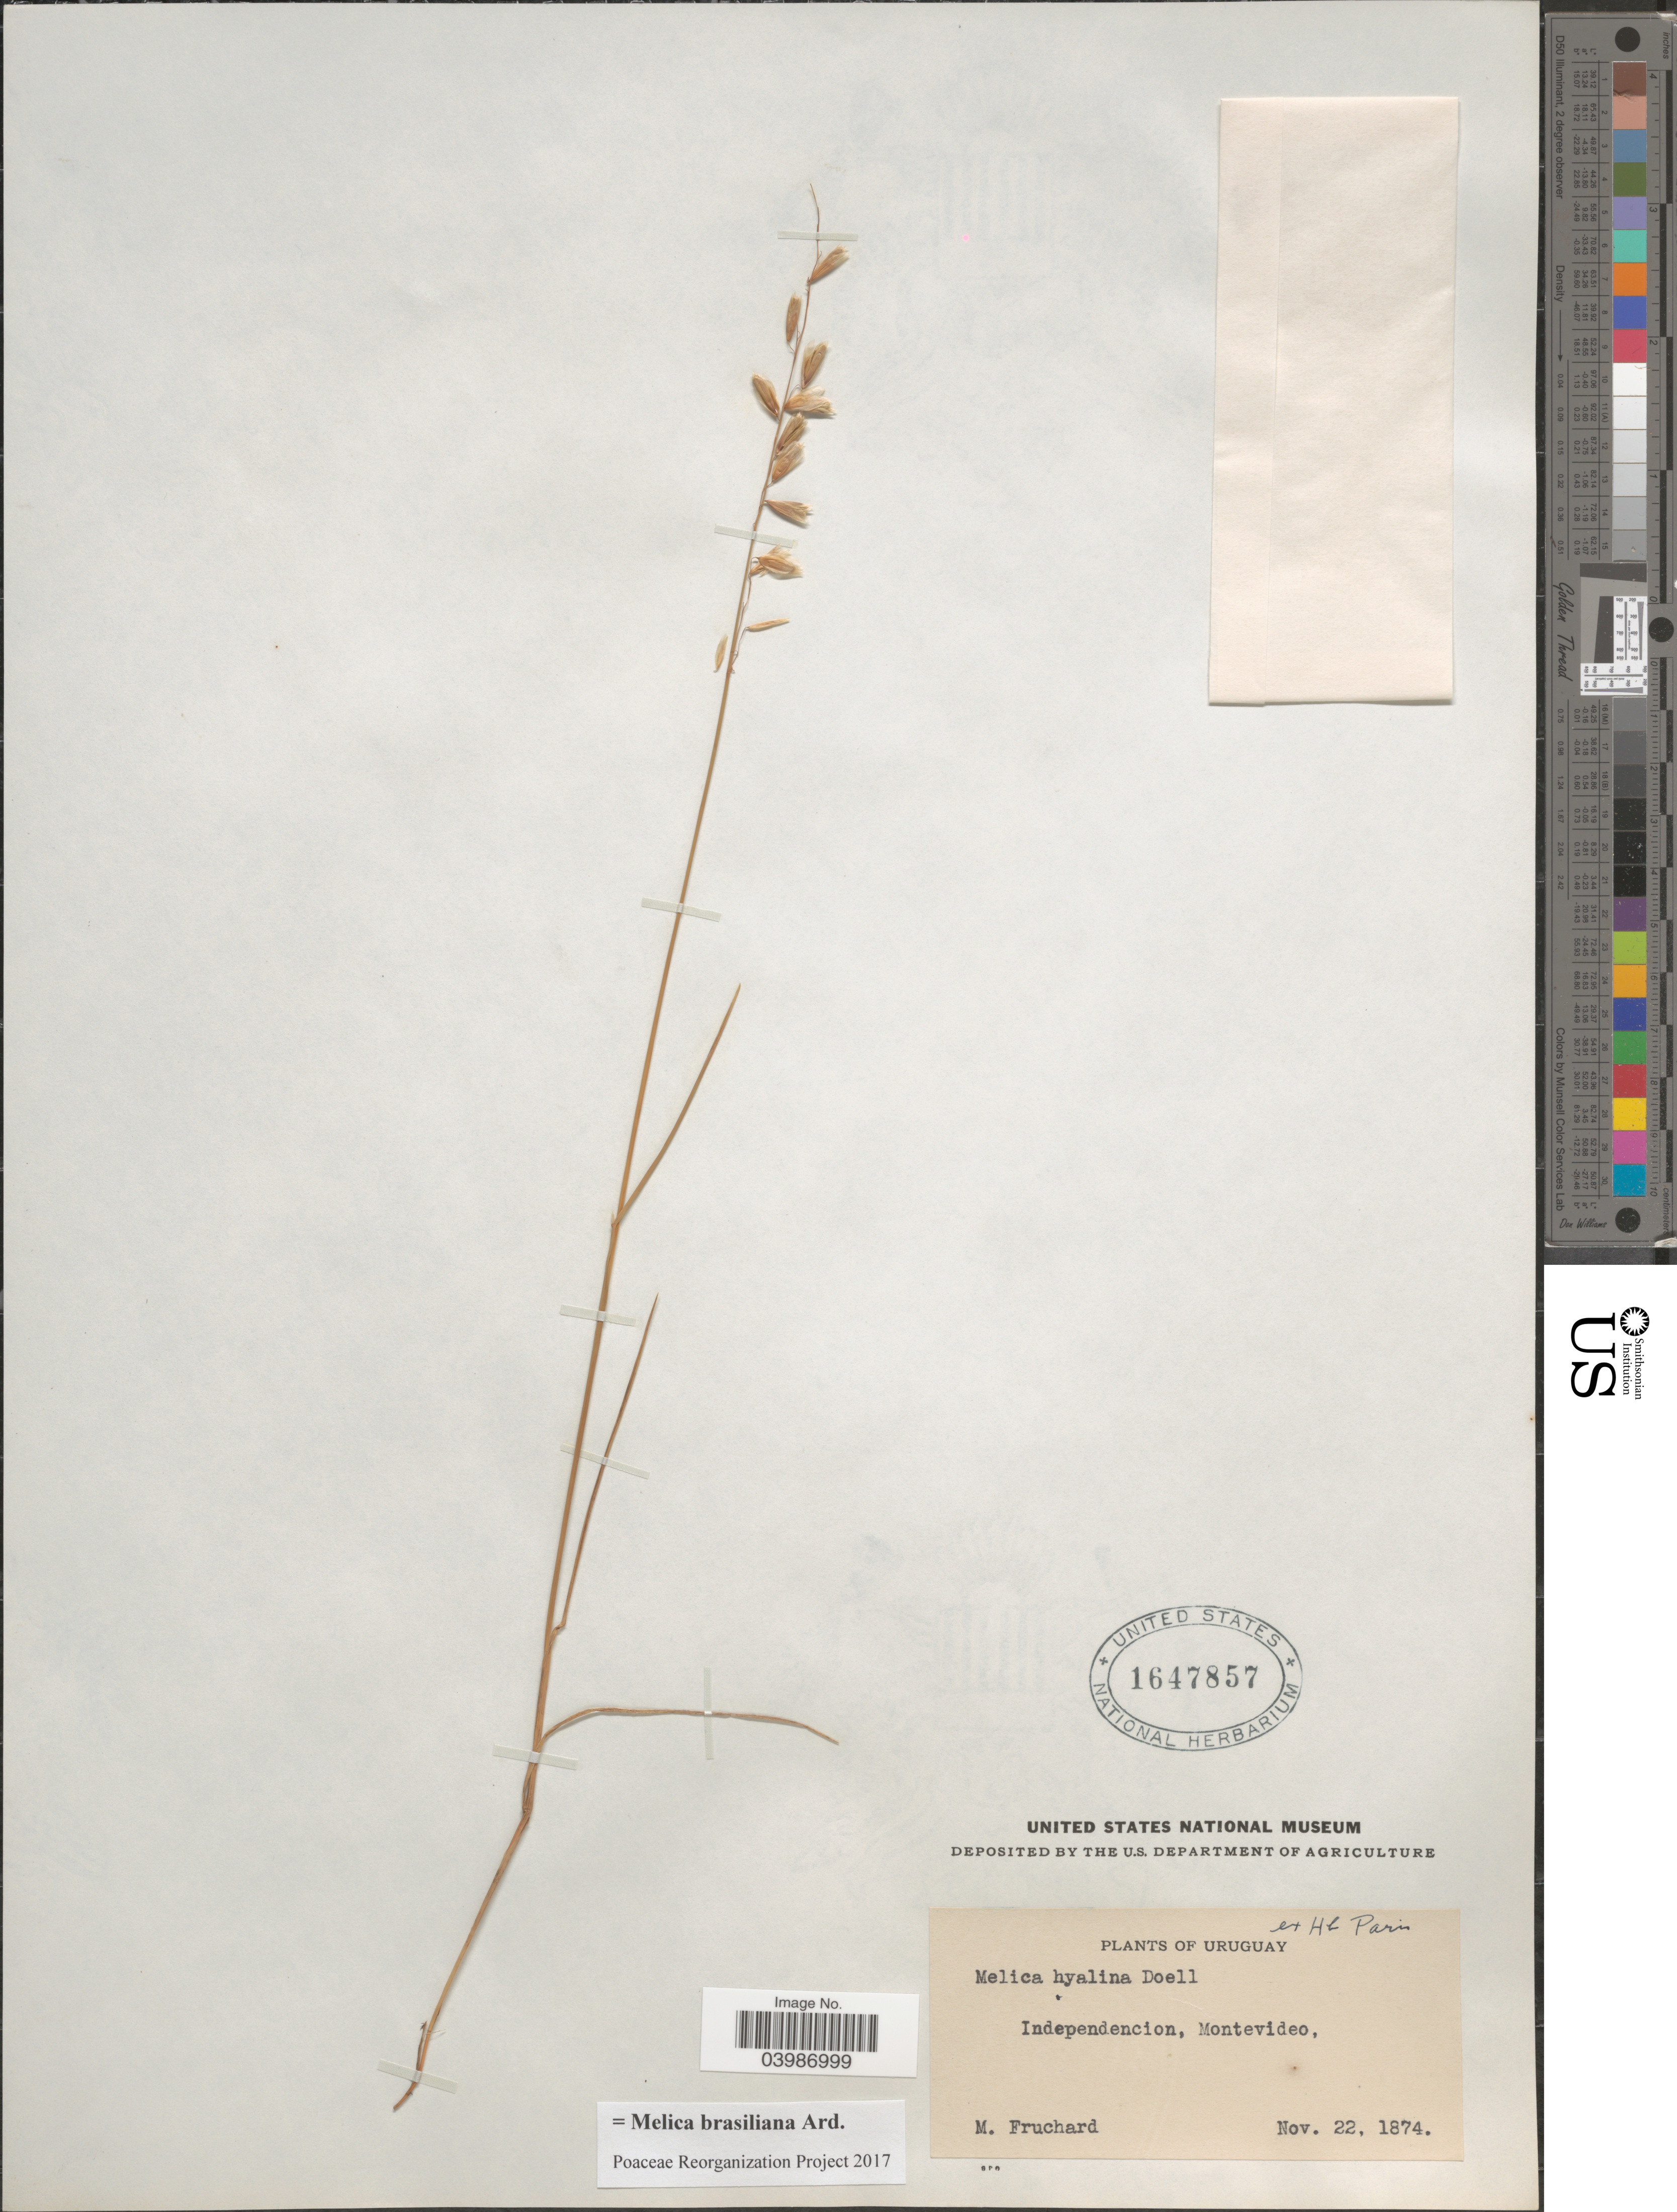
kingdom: Plantae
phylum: Tracheophyta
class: Liliopsida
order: Poales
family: Poaceae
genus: Melica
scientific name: Melica brasiliana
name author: Ard.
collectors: M. Fruchard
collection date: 1874-11-22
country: Uruguay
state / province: Montevideo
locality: Independencion.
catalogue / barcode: US 1647857